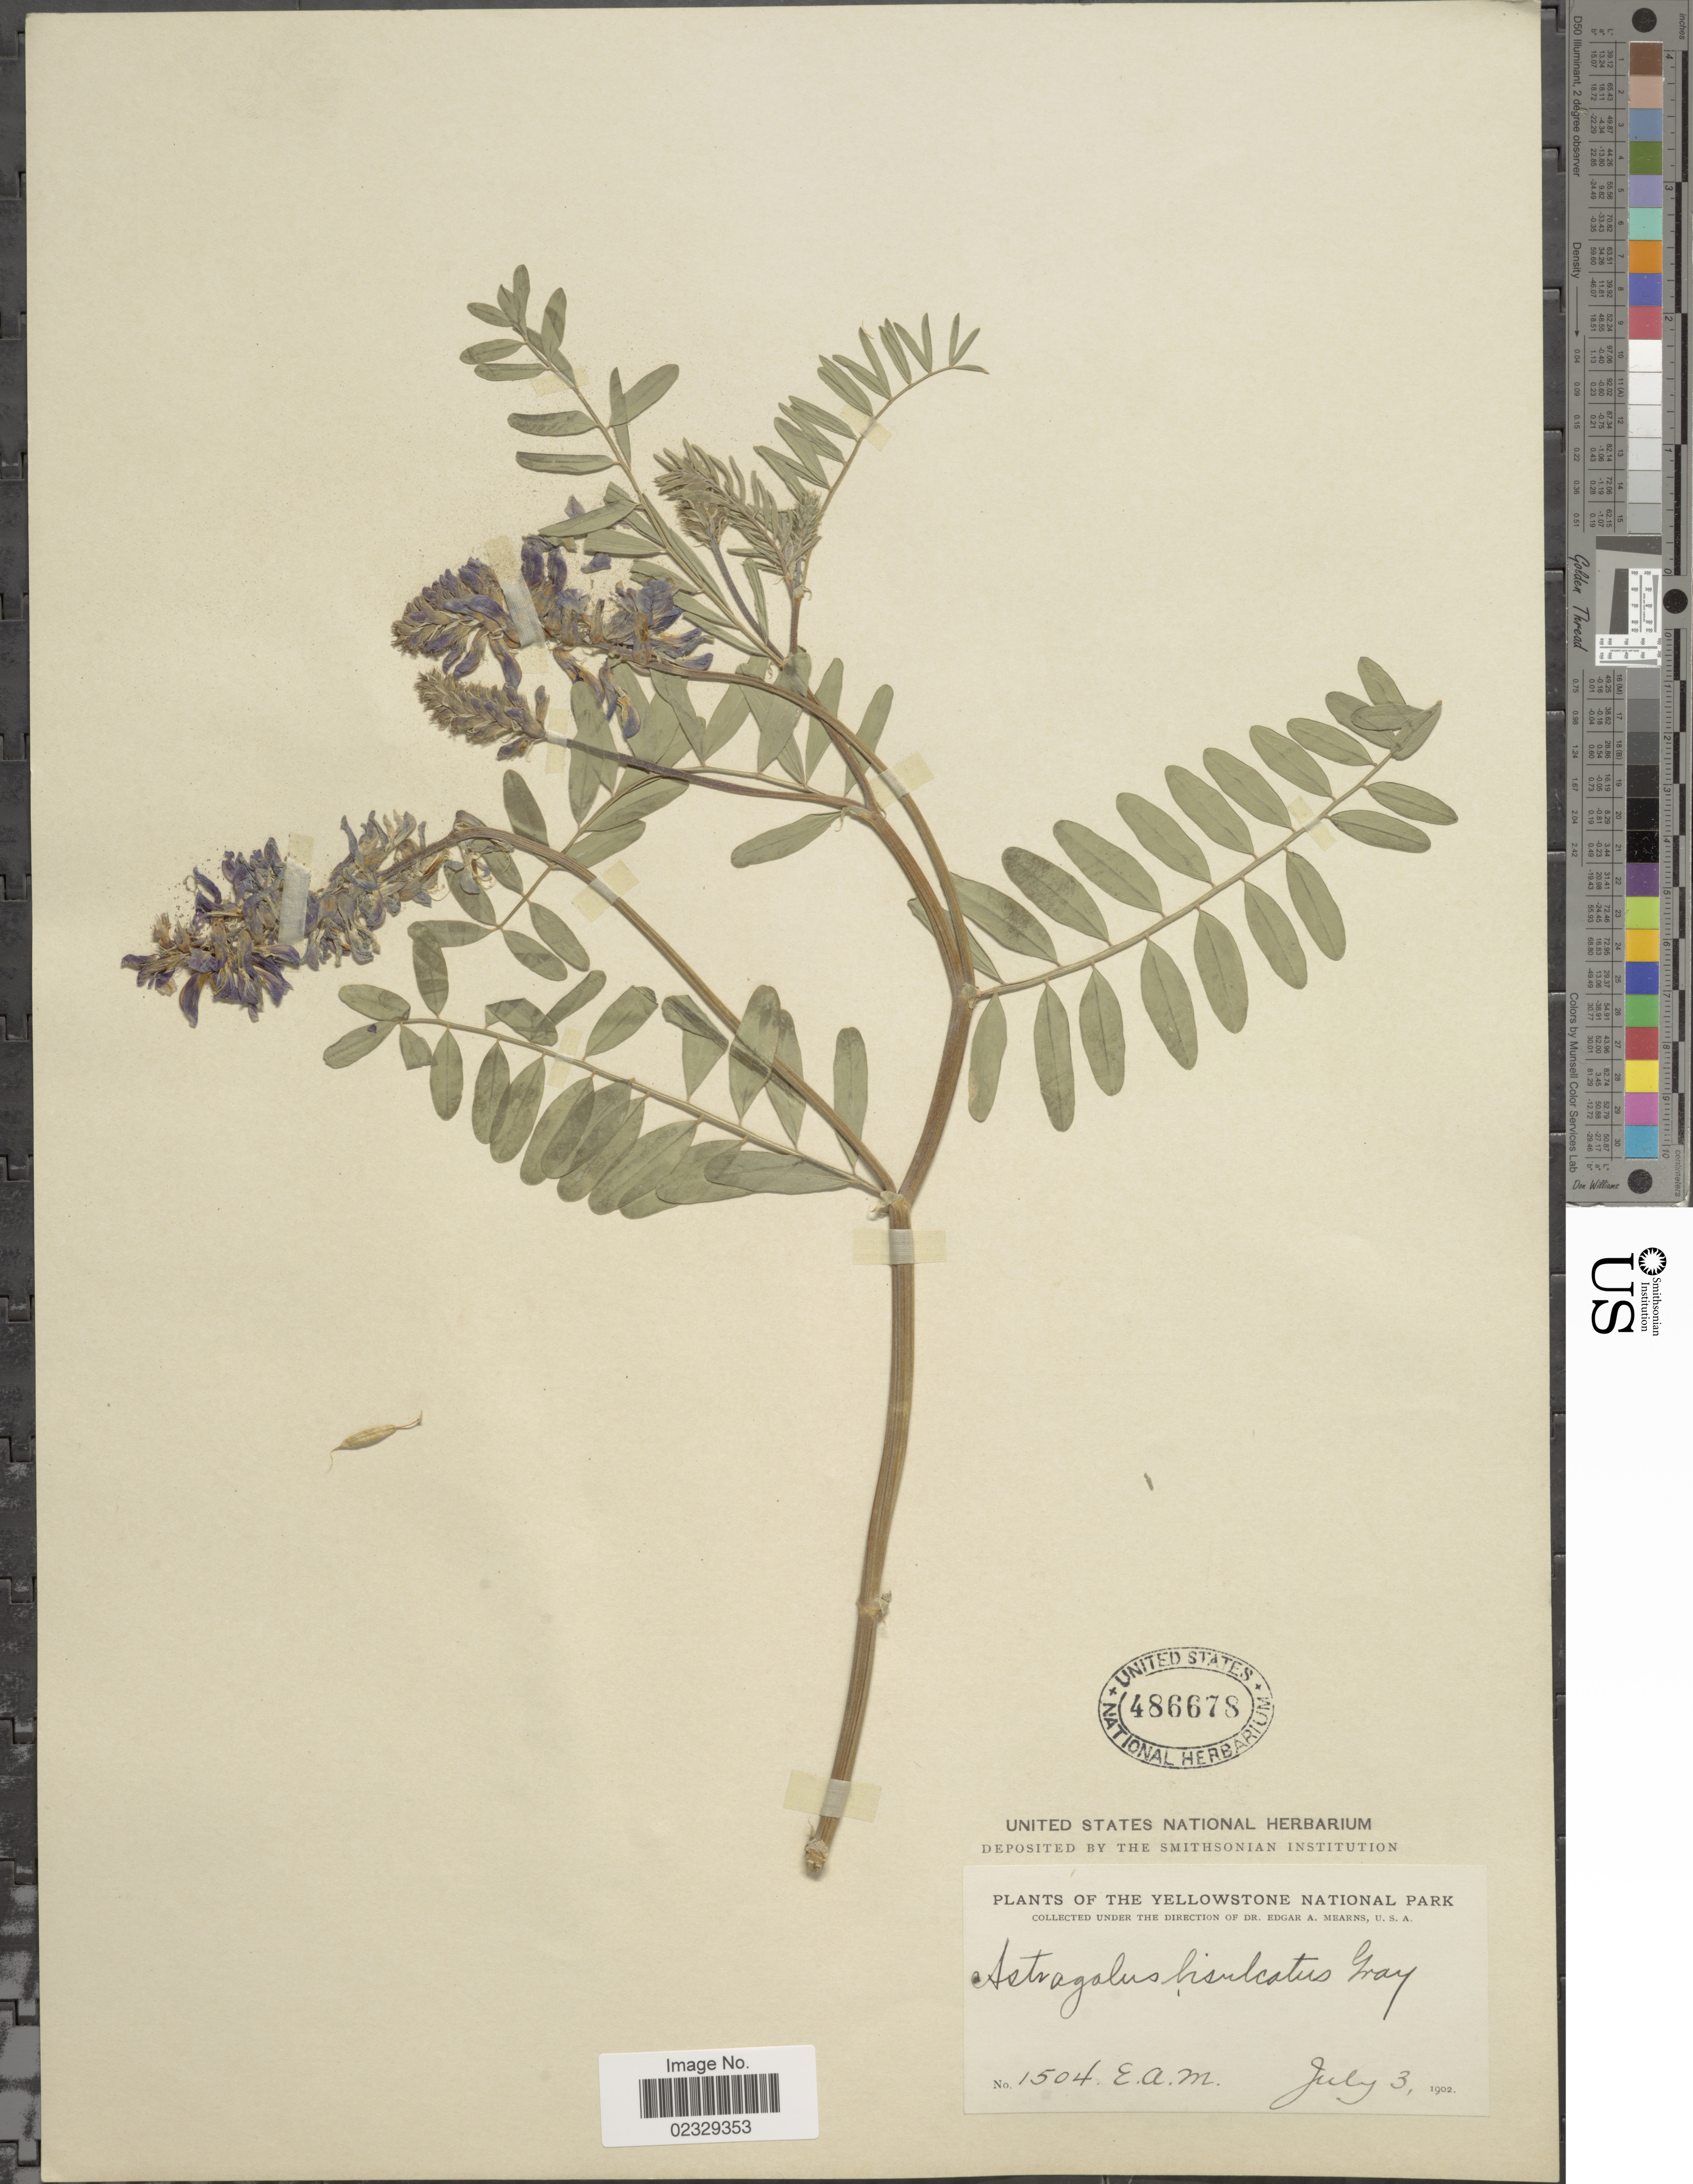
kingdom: Plantae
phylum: Tracheophyta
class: Magnoliopsida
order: Fabales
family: Fabaceae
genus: Astragalus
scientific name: Astragalus bisulcatus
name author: (Hook.) A. Gray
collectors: E. A. Mearns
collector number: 1504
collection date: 1902-07-03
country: United States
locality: The Yellowstone National Park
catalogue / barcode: US 486678